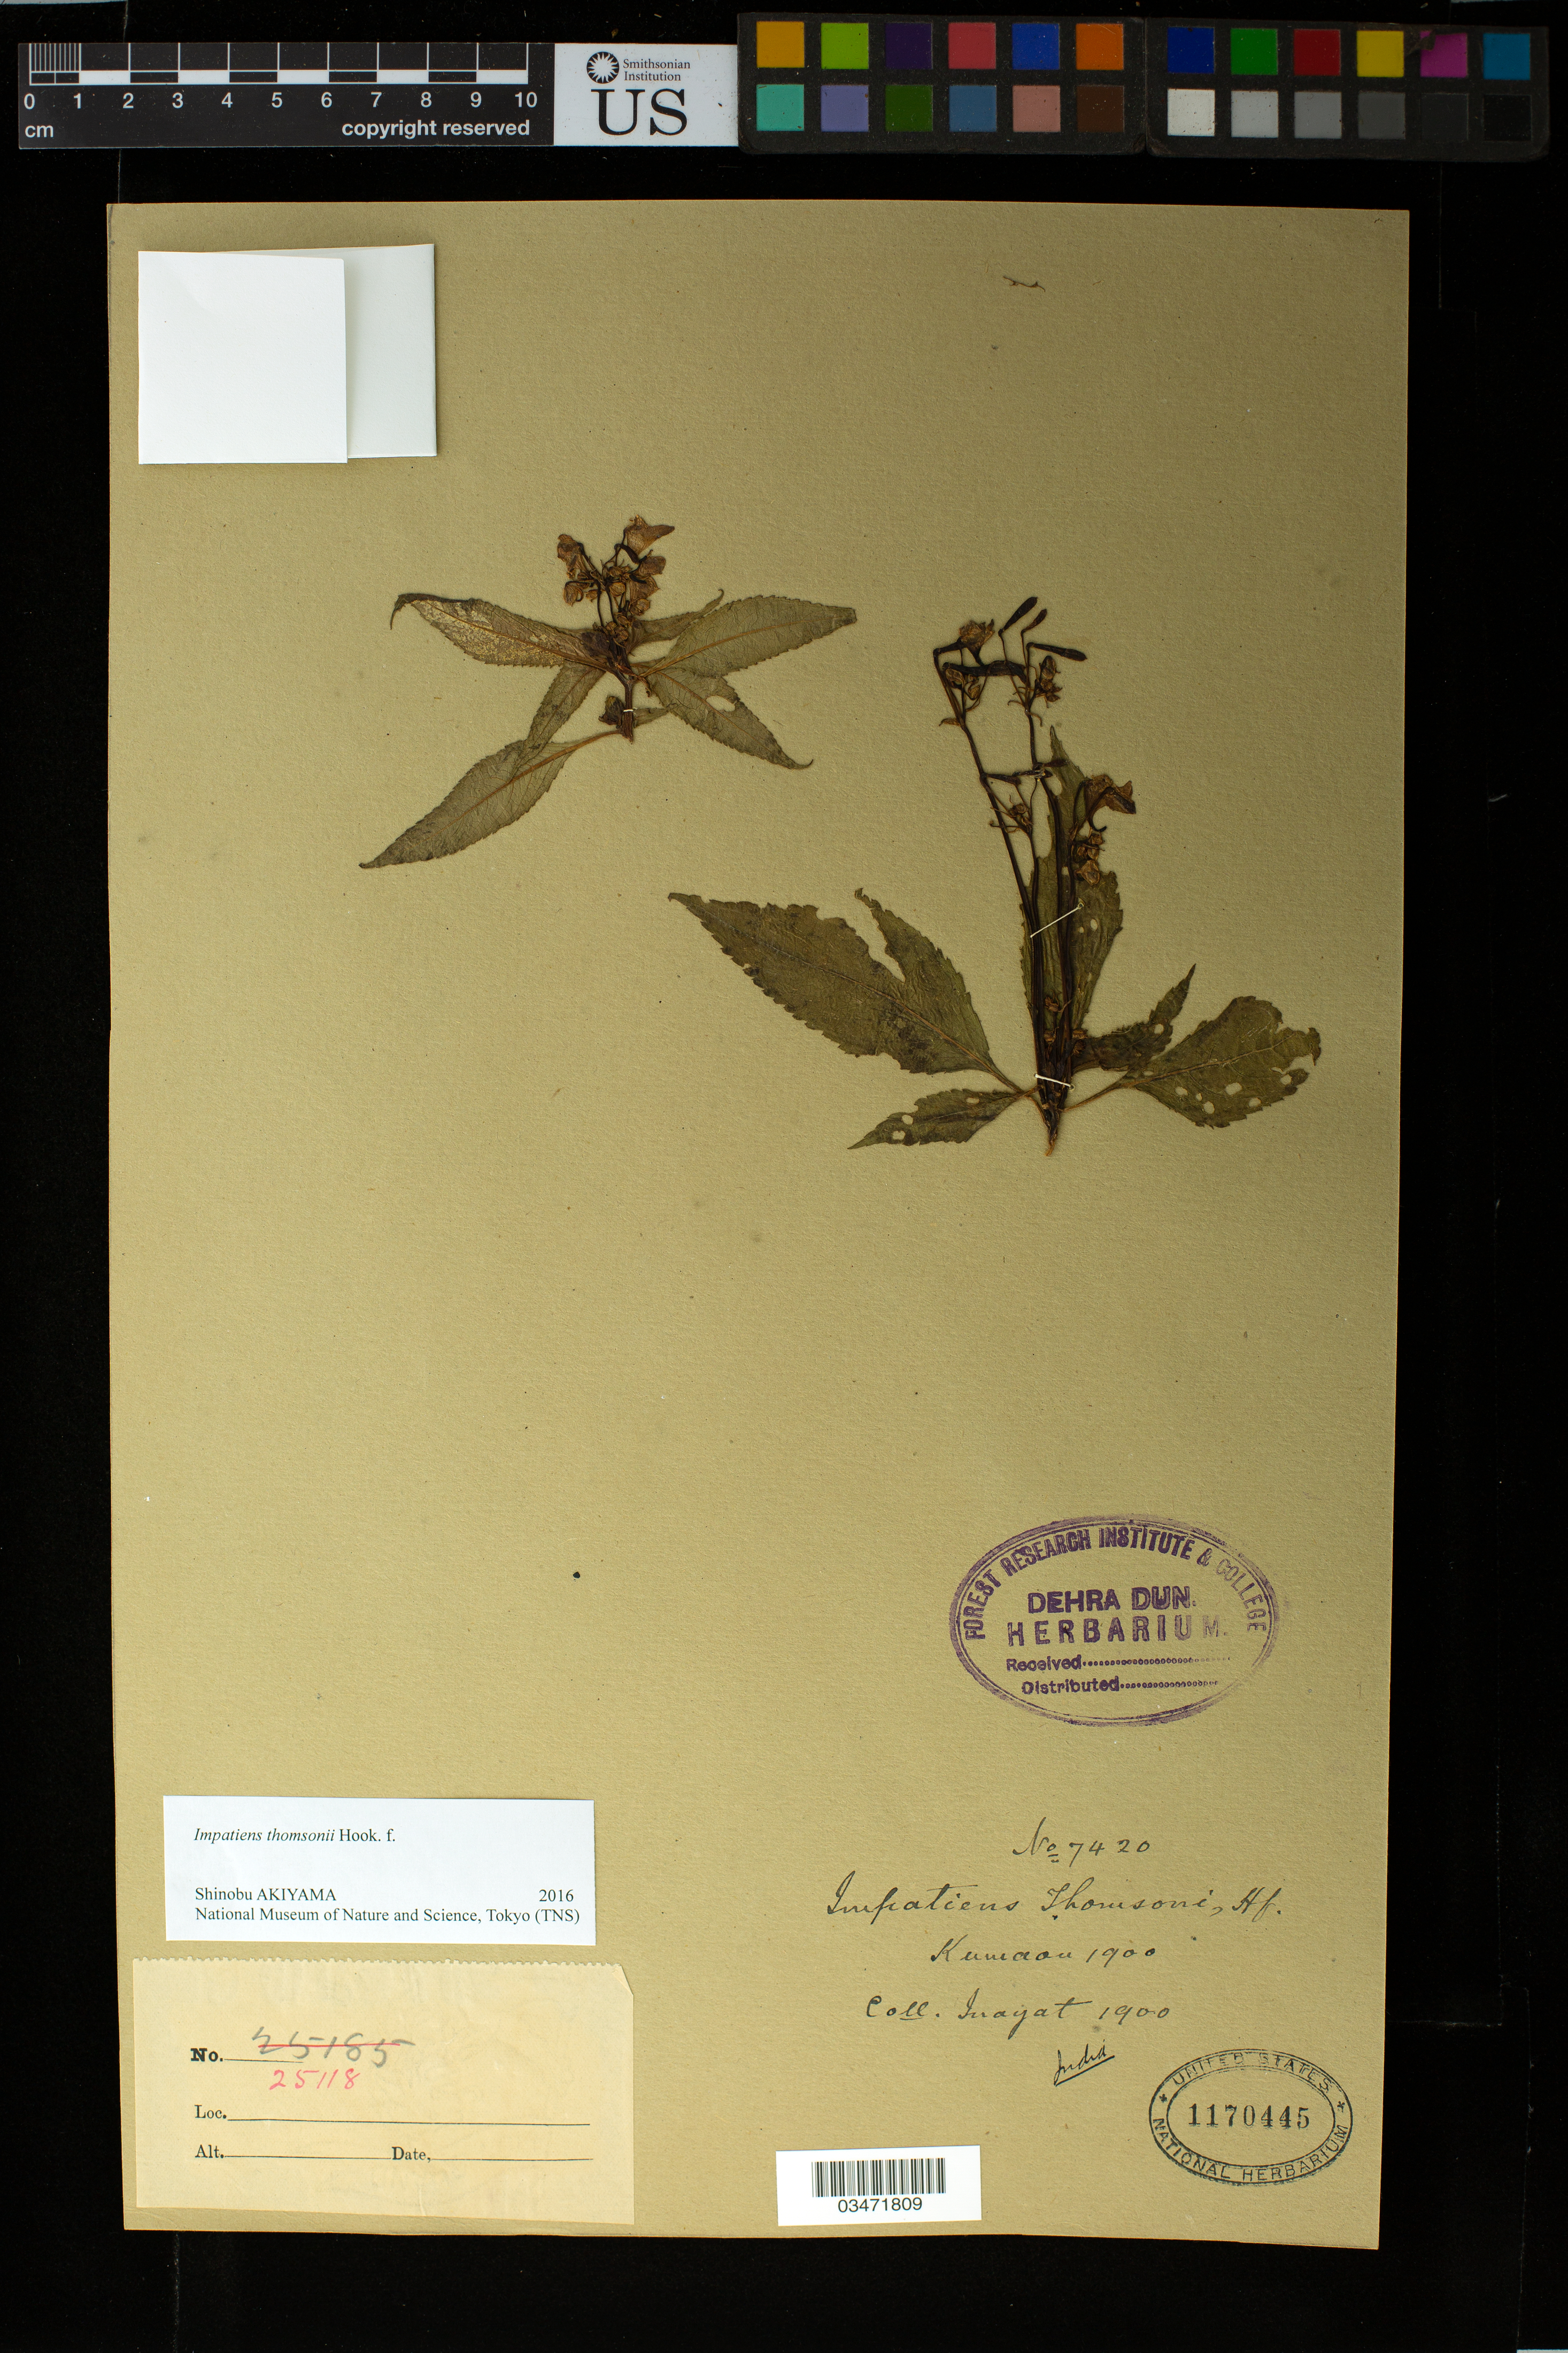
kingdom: Plantae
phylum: Tracheophyta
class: Magnoliopsida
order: Ericales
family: Balsaminaceae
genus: Impatiens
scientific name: Impatiens thomsonii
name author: Hook. f.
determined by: Akiyama, Shinobu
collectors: -. Inayat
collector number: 25118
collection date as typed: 1900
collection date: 1900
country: India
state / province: Uttarakhand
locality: Kumaon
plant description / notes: Also numbered: 7420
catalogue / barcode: US 1170445